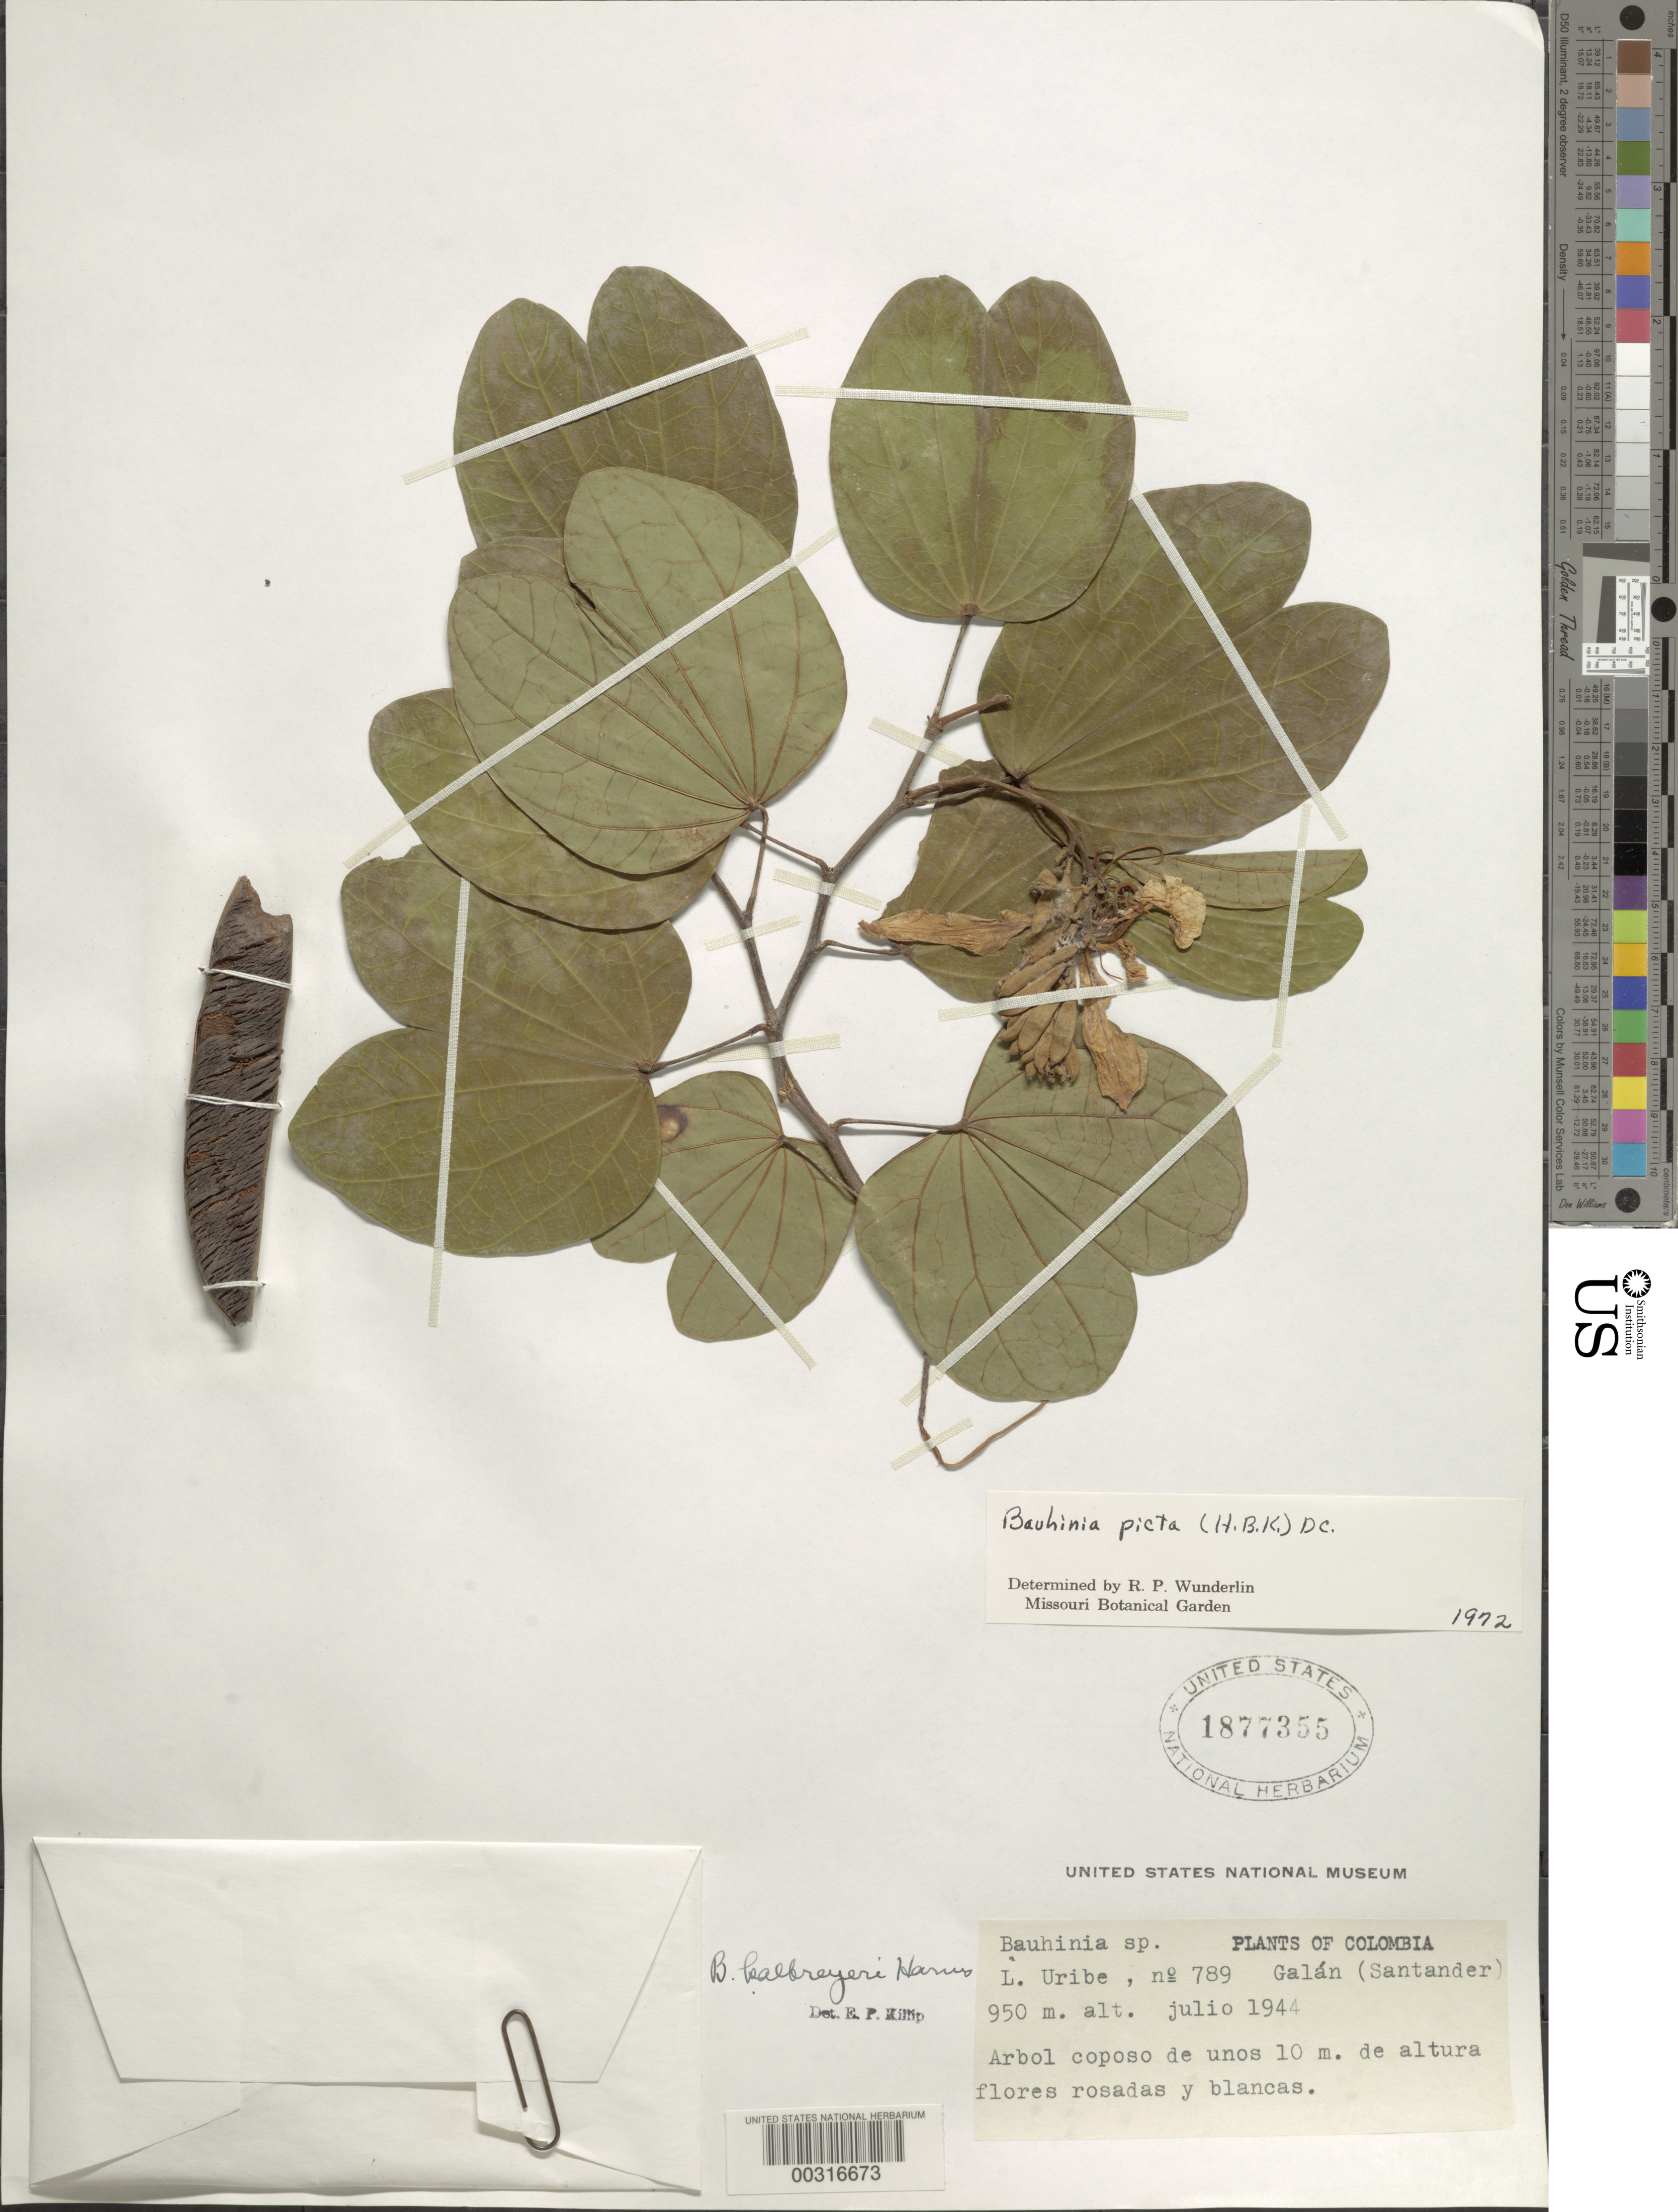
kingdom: Plantae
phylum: Tracheophyta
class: Magnoliopsida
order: Fabales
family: Fabaceae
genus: Bauhinia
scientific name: Bauhinia picta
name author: (Humb. & Bonpl.) DC.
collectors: L. Uribe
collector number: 789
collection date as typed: Jul 1944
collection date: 1944-07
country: Colombia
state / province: Santander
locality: Galan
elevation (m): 950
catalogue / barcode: US 1877355